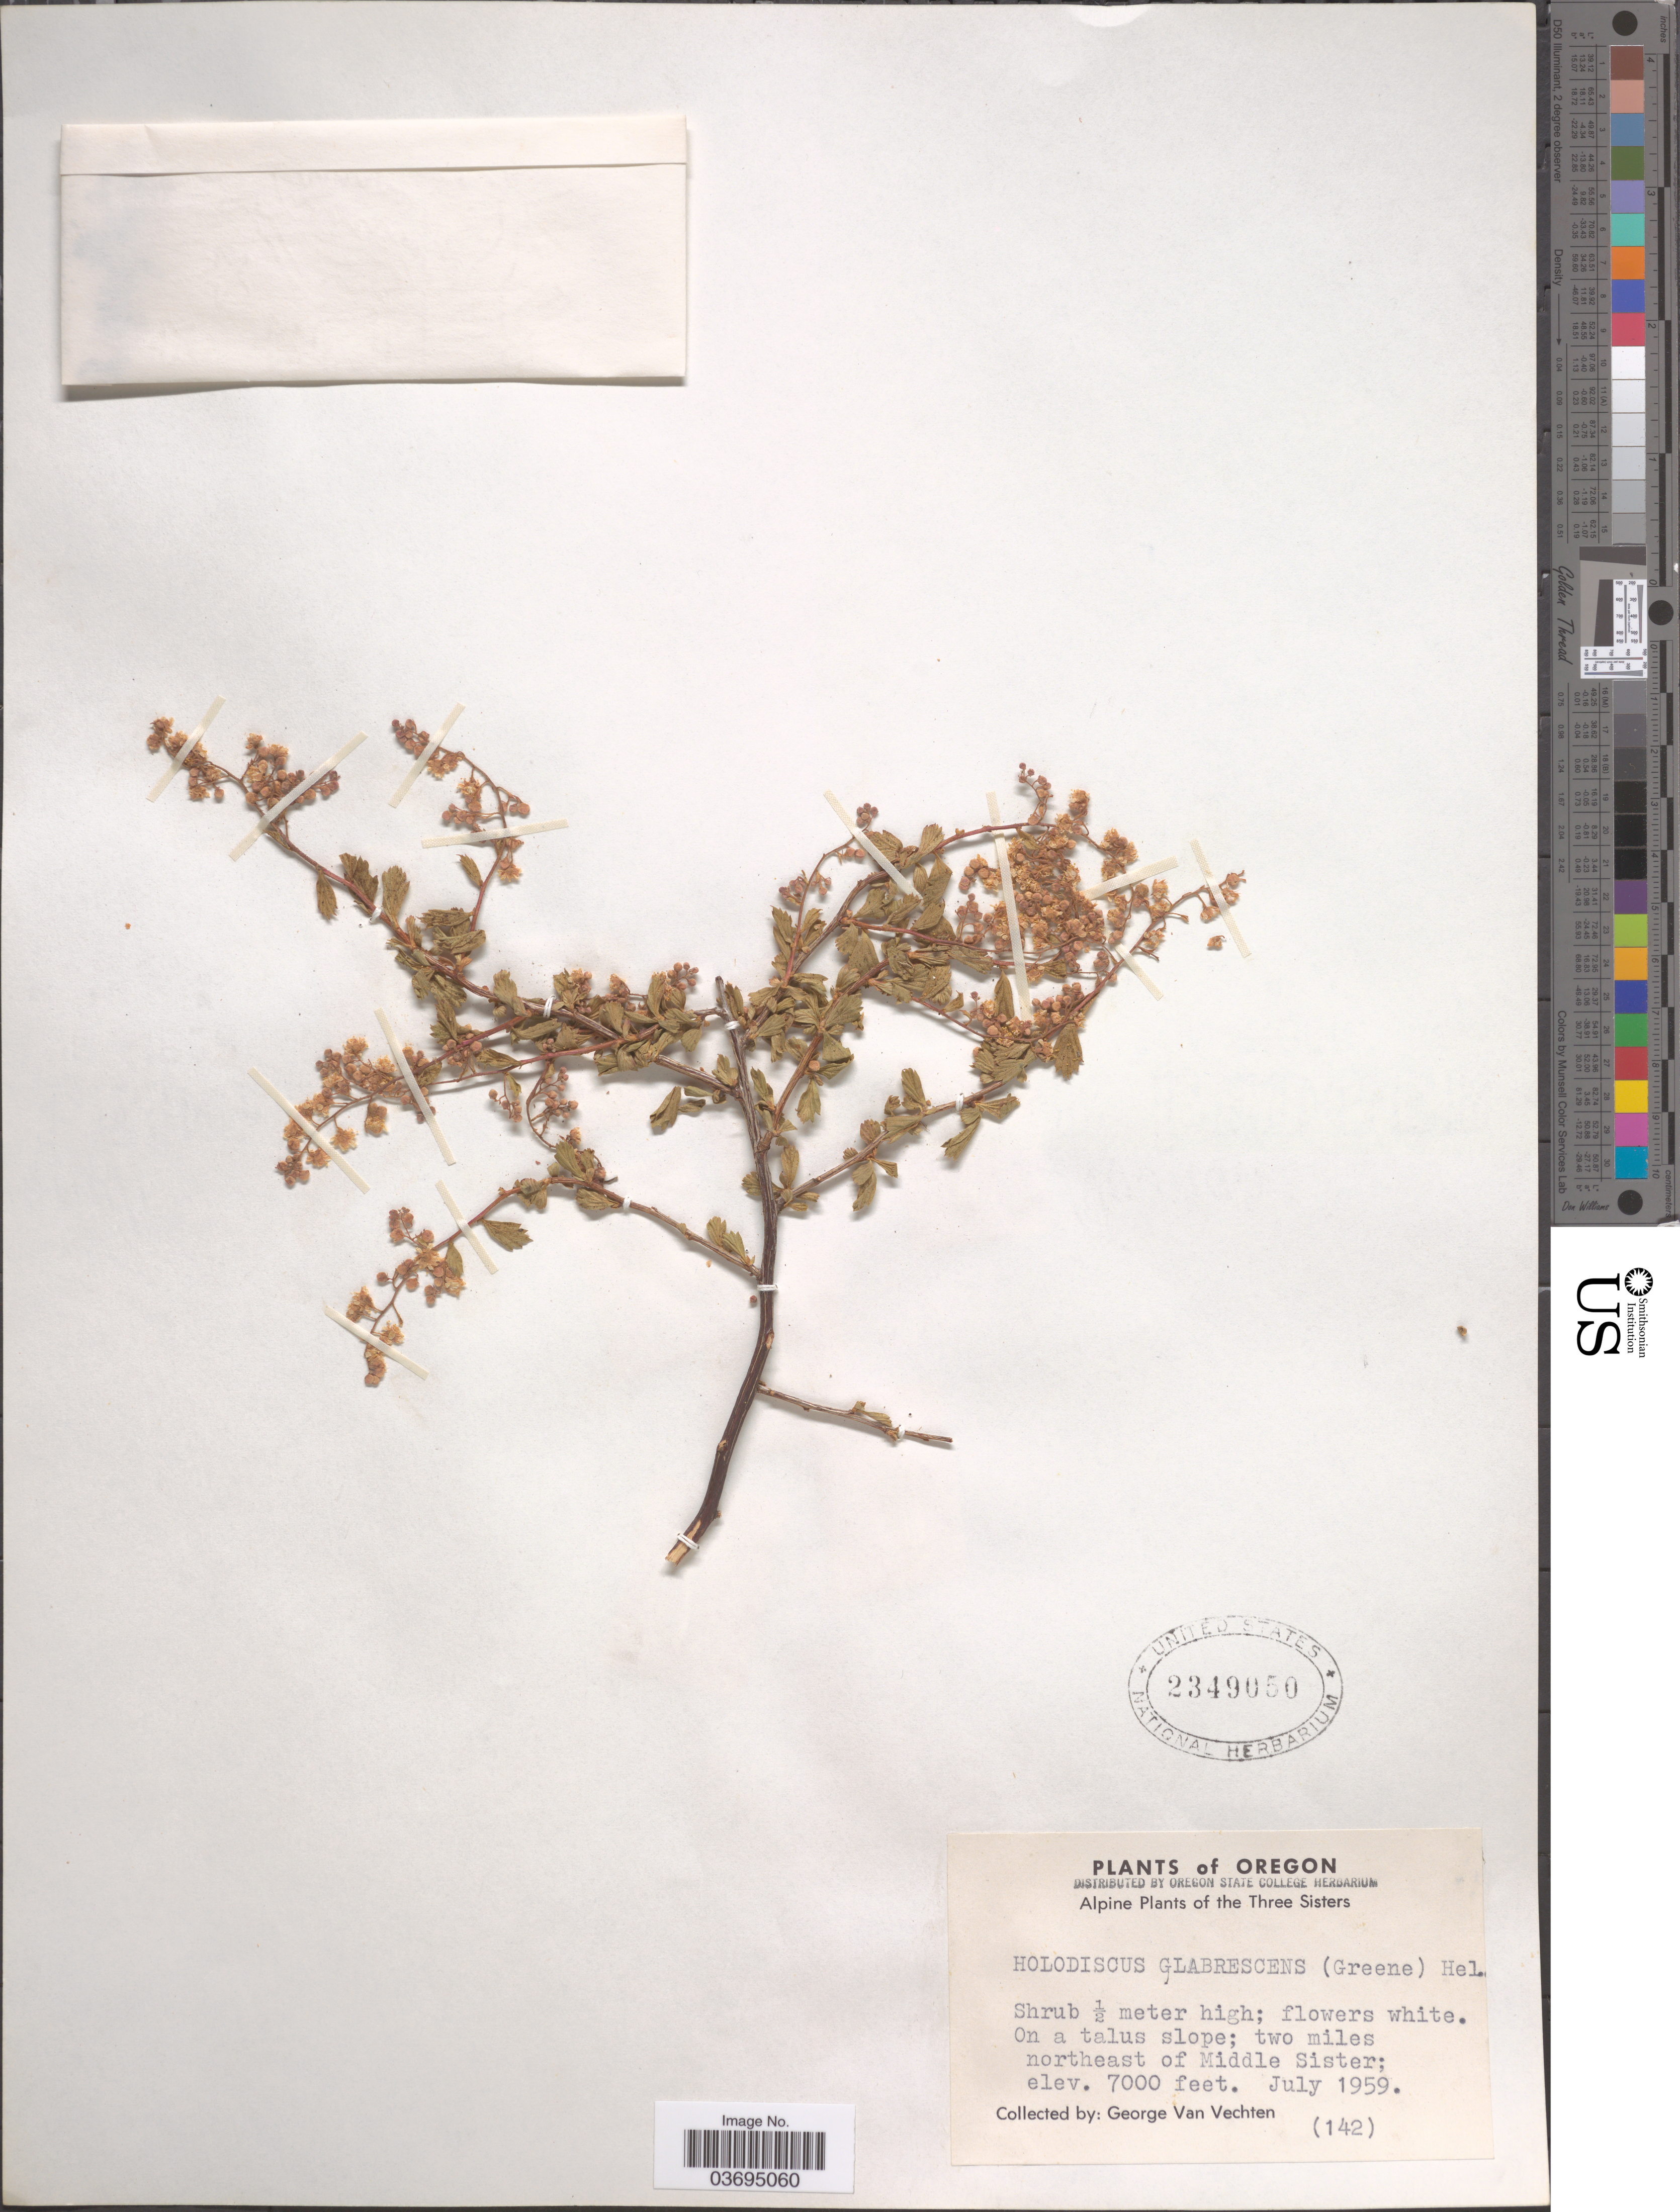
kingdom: Plantae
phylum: Tracheophyta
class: Magnoliopsida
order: Rosales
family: Rosaceae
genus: Holodiscus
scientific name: Holodiscus discolor var. glabrescens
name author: (Greenm.) Jeps.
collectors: G. Vechten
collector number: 142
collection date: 1959-07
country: United States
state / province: Oregon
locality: Alpine of the Three Sisters. On a talus slope; two miles northeast of Middle Sister.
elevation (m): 2134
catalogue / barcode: US 2349050